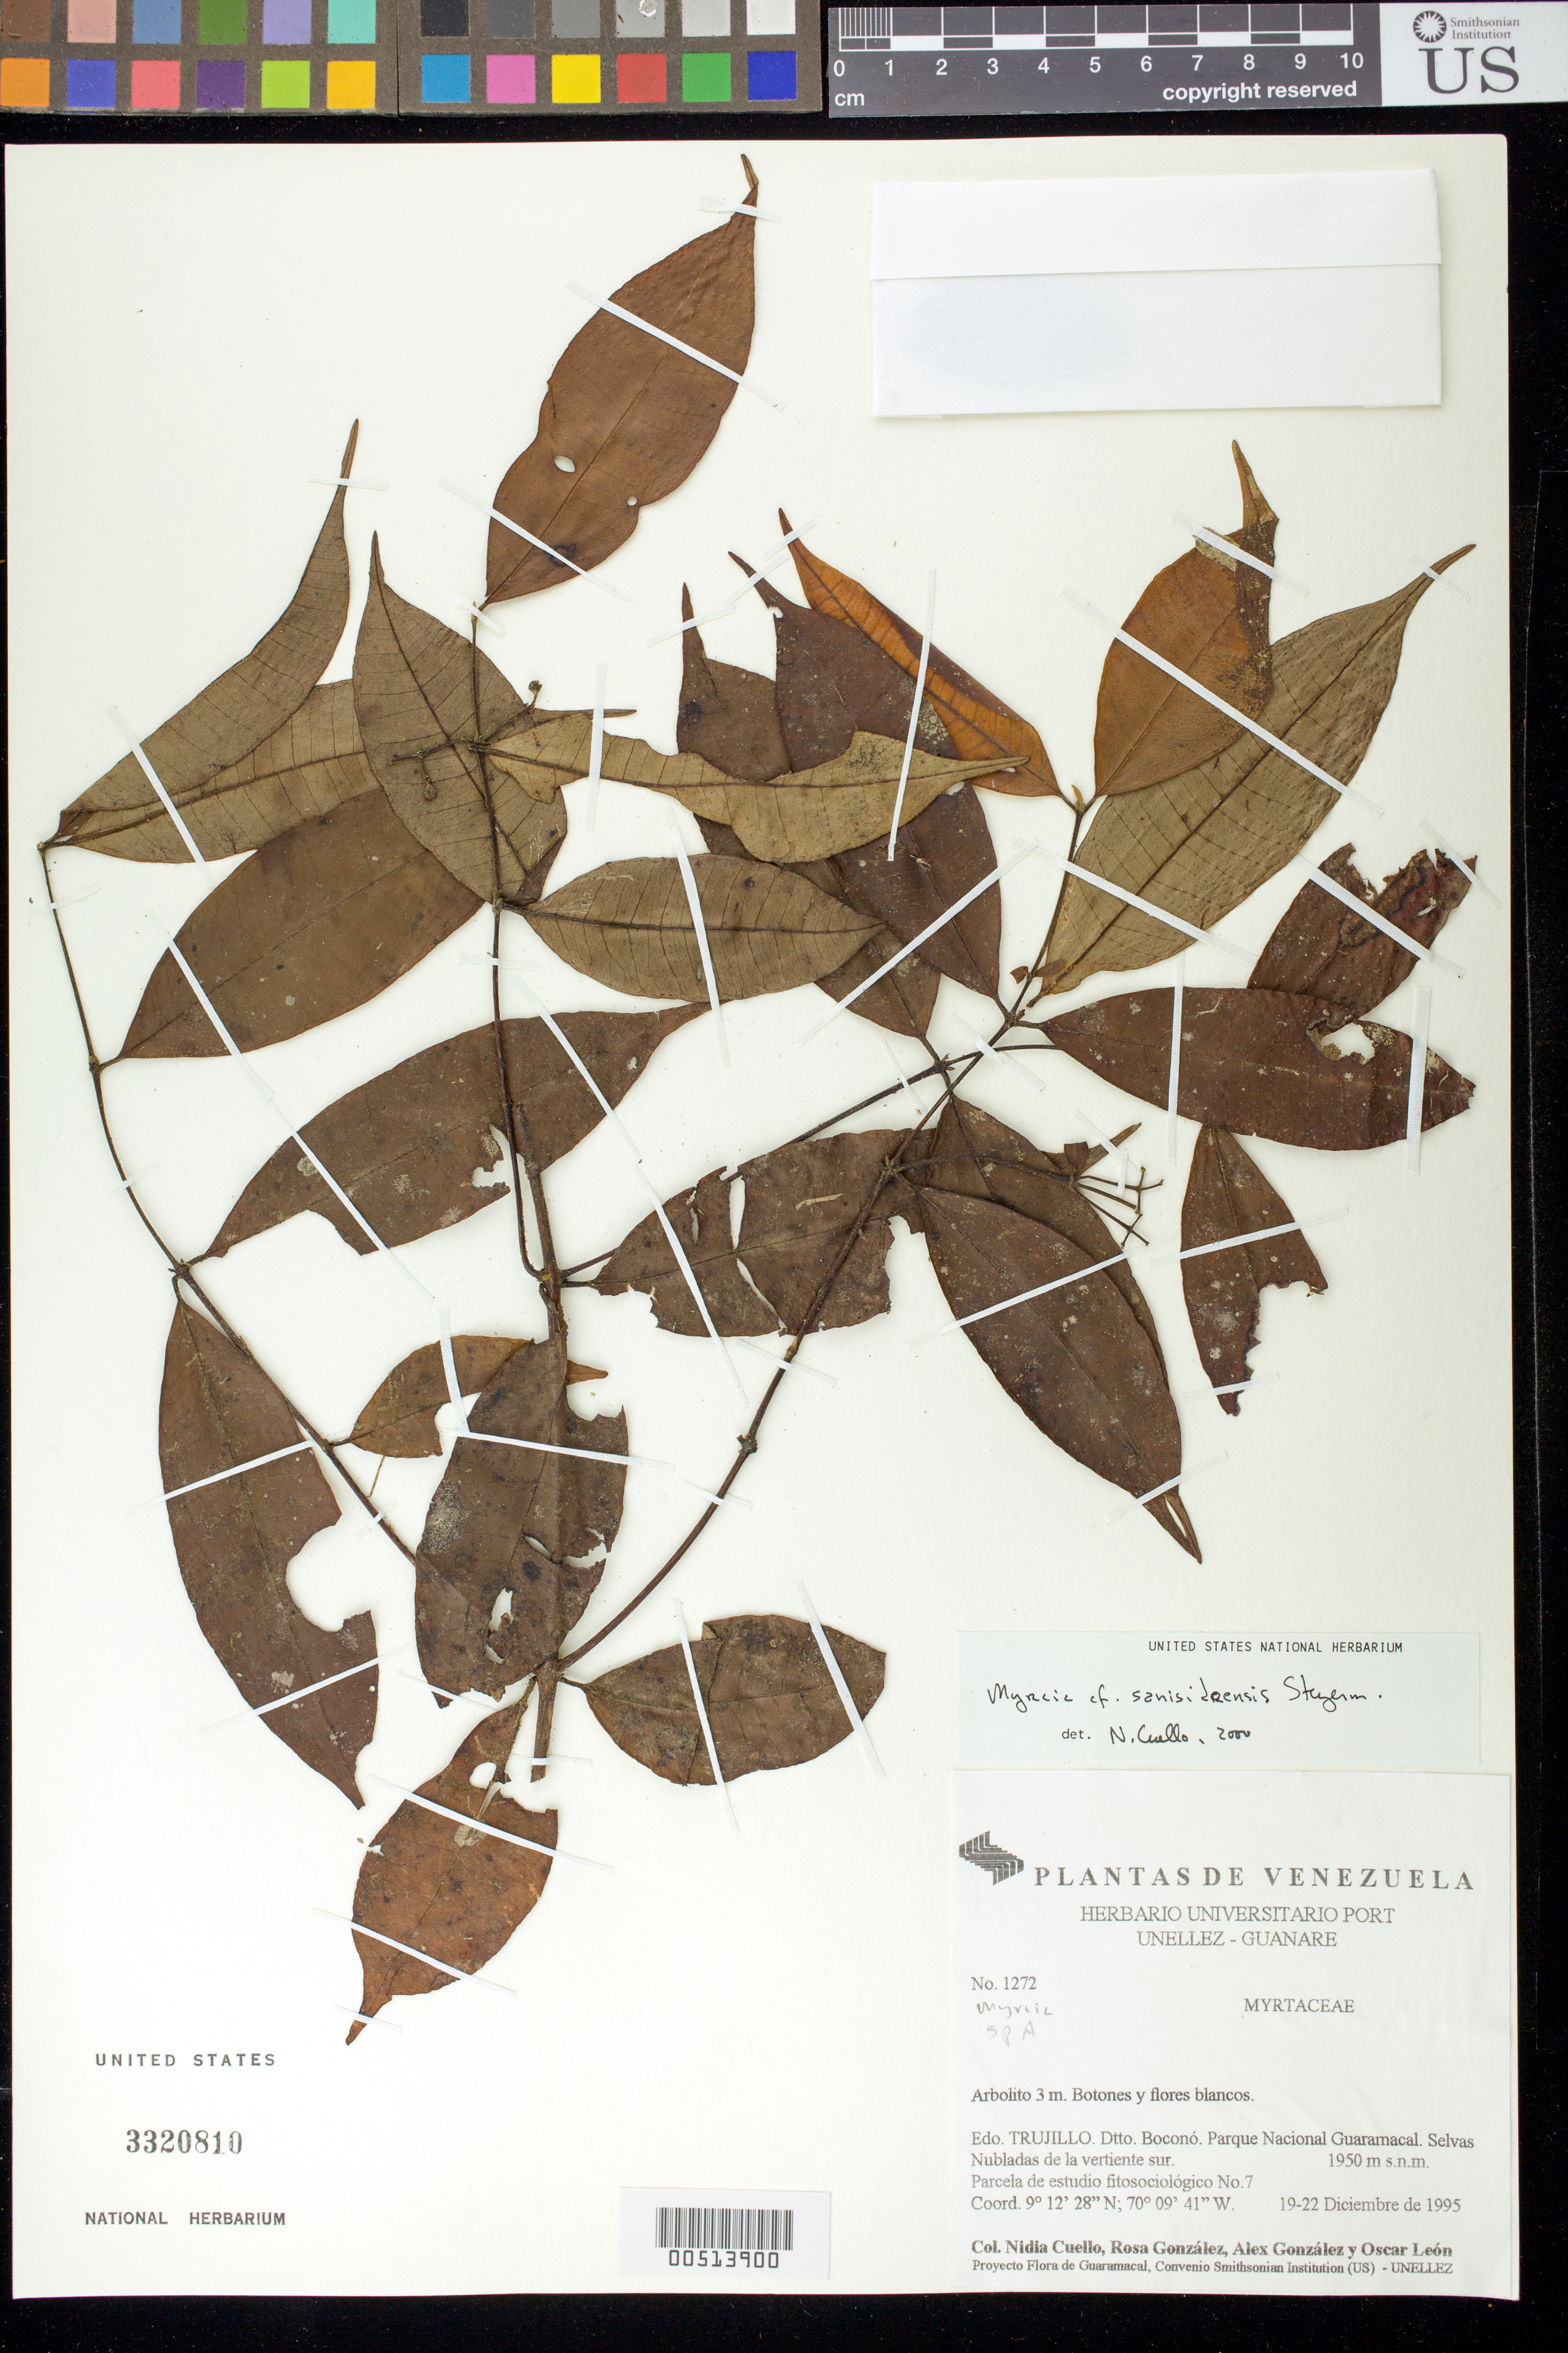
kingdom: Plantae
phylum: Tracheophyta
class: Magnoliopsida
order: Myrtales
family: Myrtaceae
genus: Myrcia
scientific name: Myrcia sanisidrensis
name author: Steyerm.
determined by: Cuello, Nidia L.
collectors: N. L. Cuello, R. González, A. Gonzáles & O. León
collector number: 1272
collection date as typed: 19 Dec 1995 to 22 Dec 1995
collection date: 1995-12-19/1995-12-22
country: Venezuela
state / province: Trujillo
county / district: Boconó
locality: Parque Nacional Guaramacal, vertiente S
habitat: Selva Nubladas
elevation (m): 1950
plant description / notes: PORT, US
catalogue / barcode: US 3320810